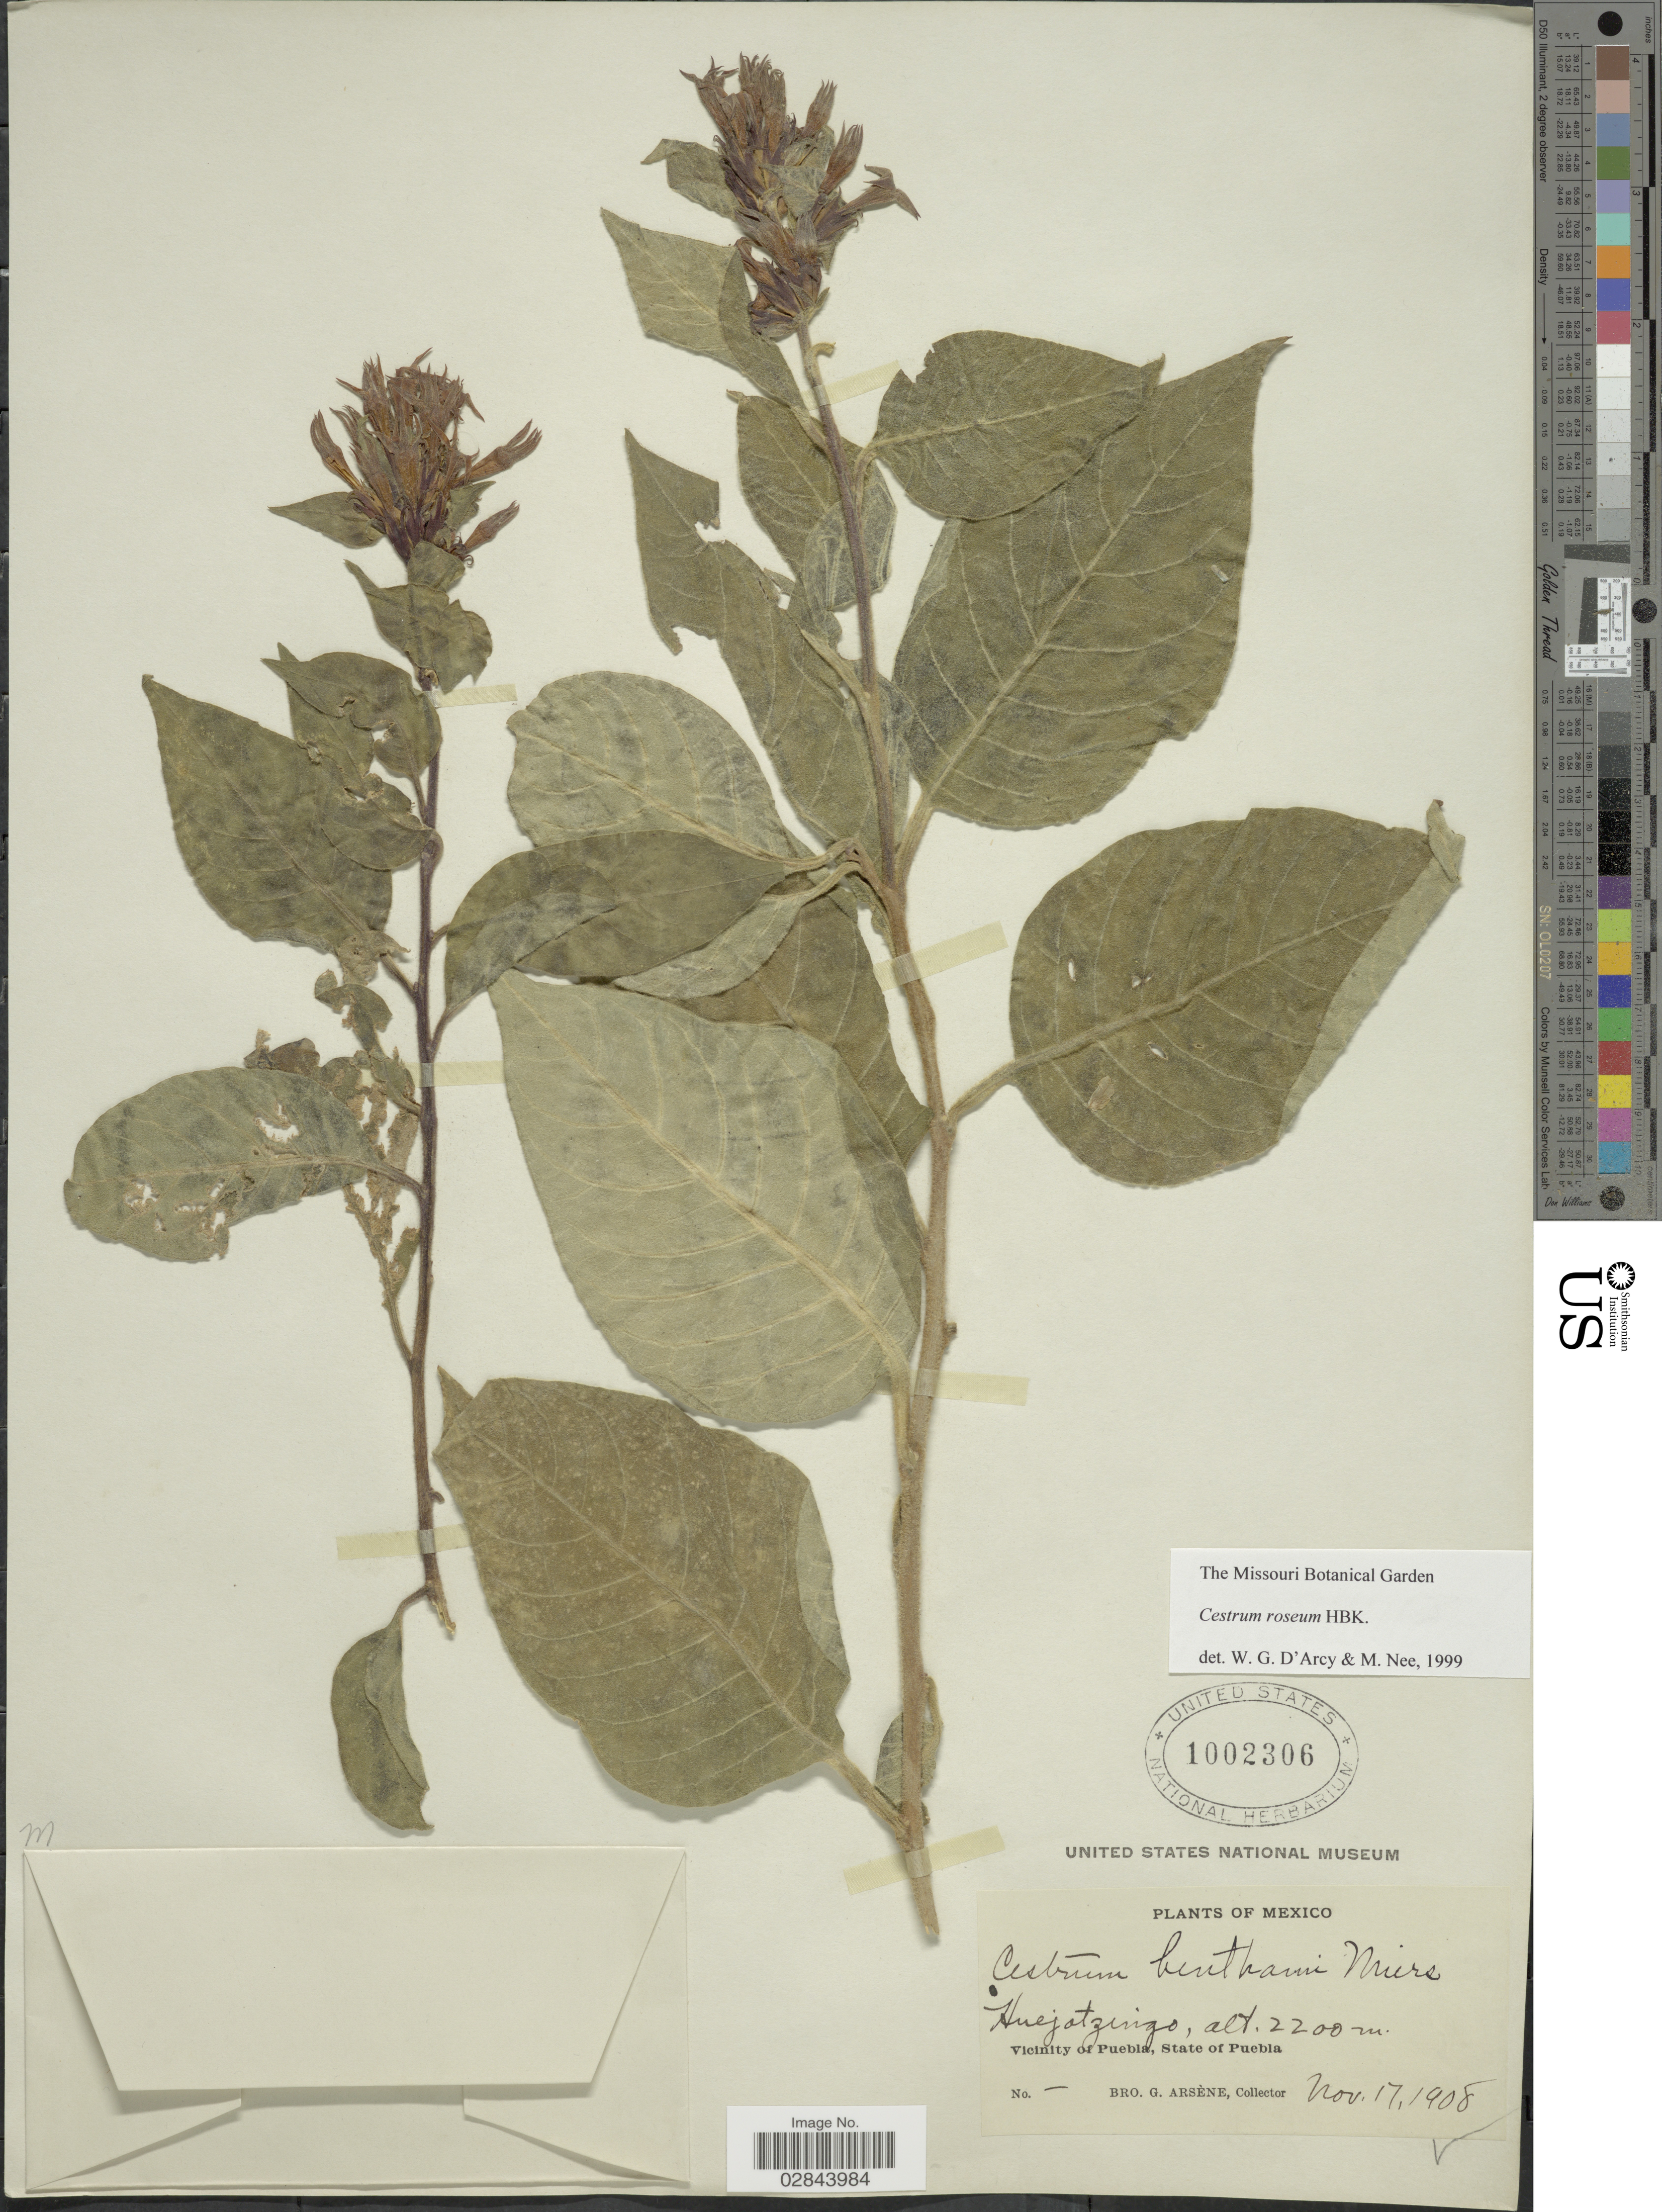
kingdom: Plantae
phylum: Tracheophyta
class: Magnoliopsida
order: Solanales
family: Solanaceae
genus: Cestrum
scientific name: Cestrum roseum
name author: Kunth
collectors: Bro. G. Arsène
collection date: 1908-11-17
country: Mexico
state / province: Puebla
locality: Huejotzingo. Vicinity of Puebla.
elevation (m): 2200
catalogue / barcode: US 1002306